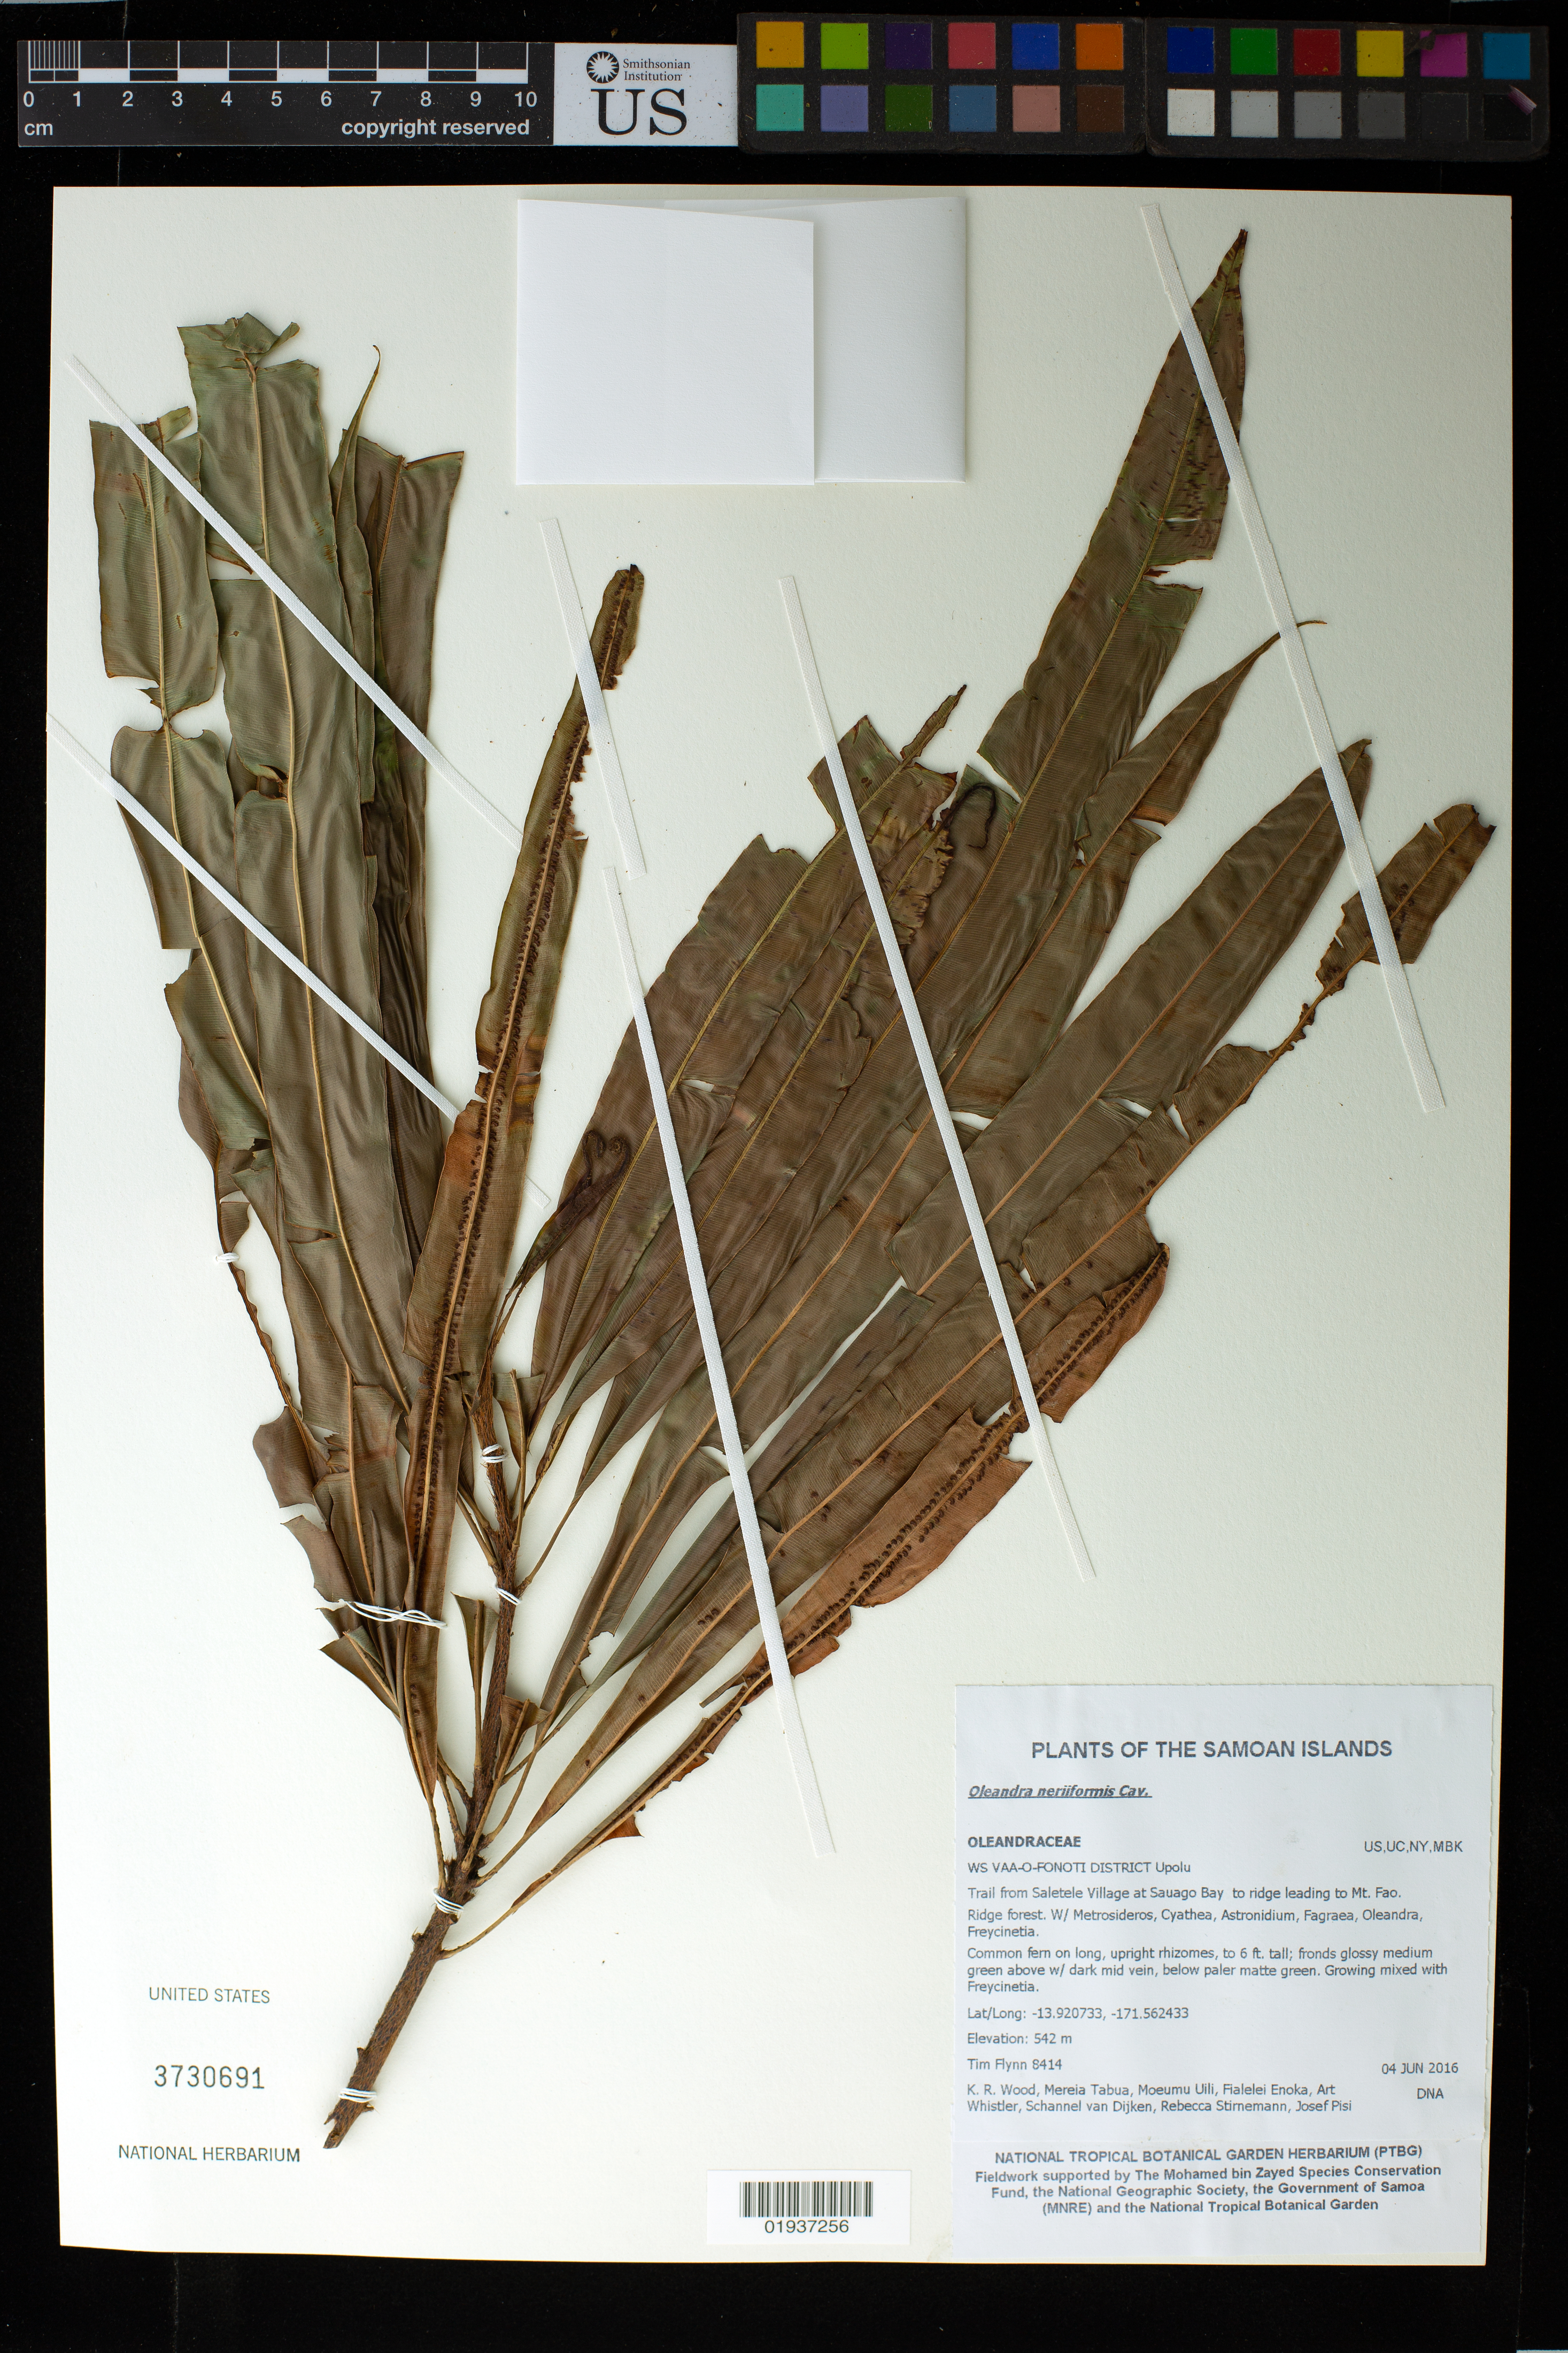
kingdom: Plantae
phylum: Tracheophyta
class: Polypodiopsida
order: Polypodiales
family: Oleandraceae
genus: Oleandra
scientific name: Oleandra neriiformis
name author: Cav.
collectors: K. R. Wood, T. W. Flynn, M. Tabua, M. Uili, F. Enoka, A. Whistler, S. Van Dijken & R. Stirnemann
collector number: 8414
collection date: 2016-06-04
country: Samoa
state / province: Va'a-o-Fonoti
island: Upolu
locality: Upolu, Trail from Saletele Village at Sauago Bay to ridge leading to Mt. Fao.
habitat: Ridge forest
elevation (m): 542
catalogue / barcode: US 3730691